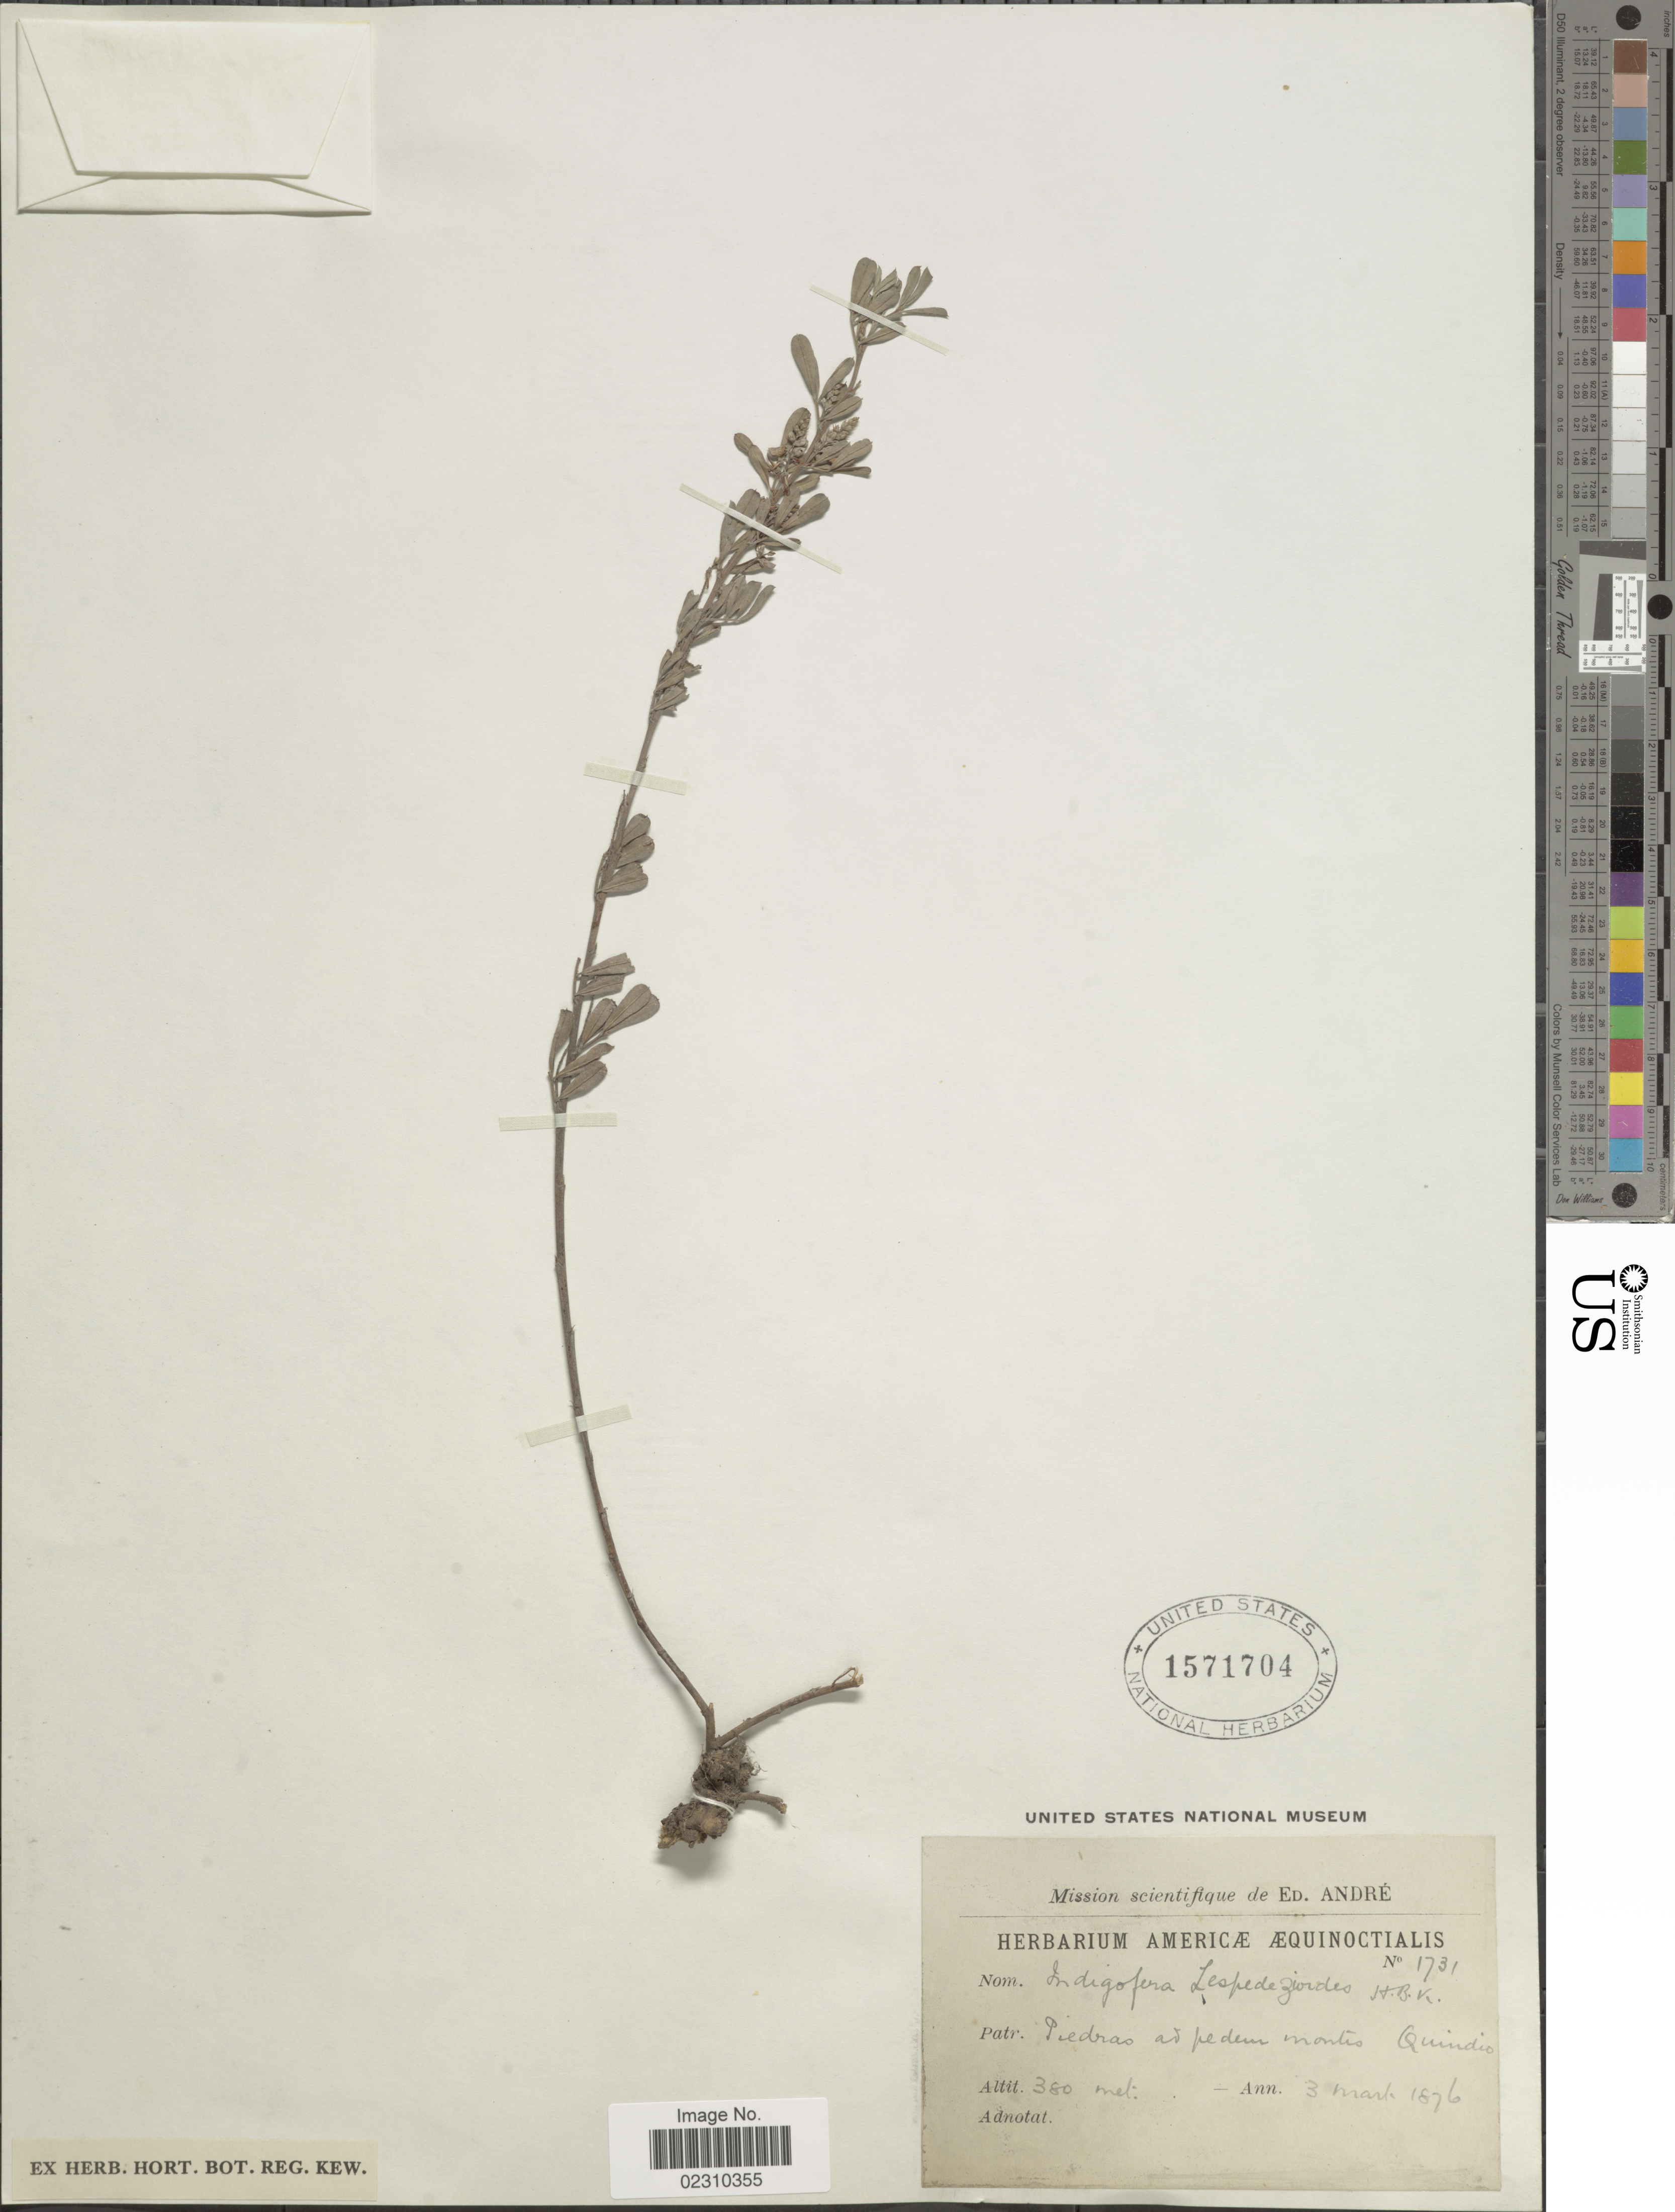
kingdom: Plantae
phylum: Tracheophyta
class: Magnoliopsida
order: Fabales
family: Fabaceae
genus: Indigofera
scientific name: Indigofera lespedezioides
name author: Kunth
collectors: É. F. André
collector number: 1731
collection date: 1876-03-03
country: Colombia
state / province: Quindío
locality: Piedras ad pedem montis Quindio.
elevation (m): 380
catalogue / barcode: US 1571704